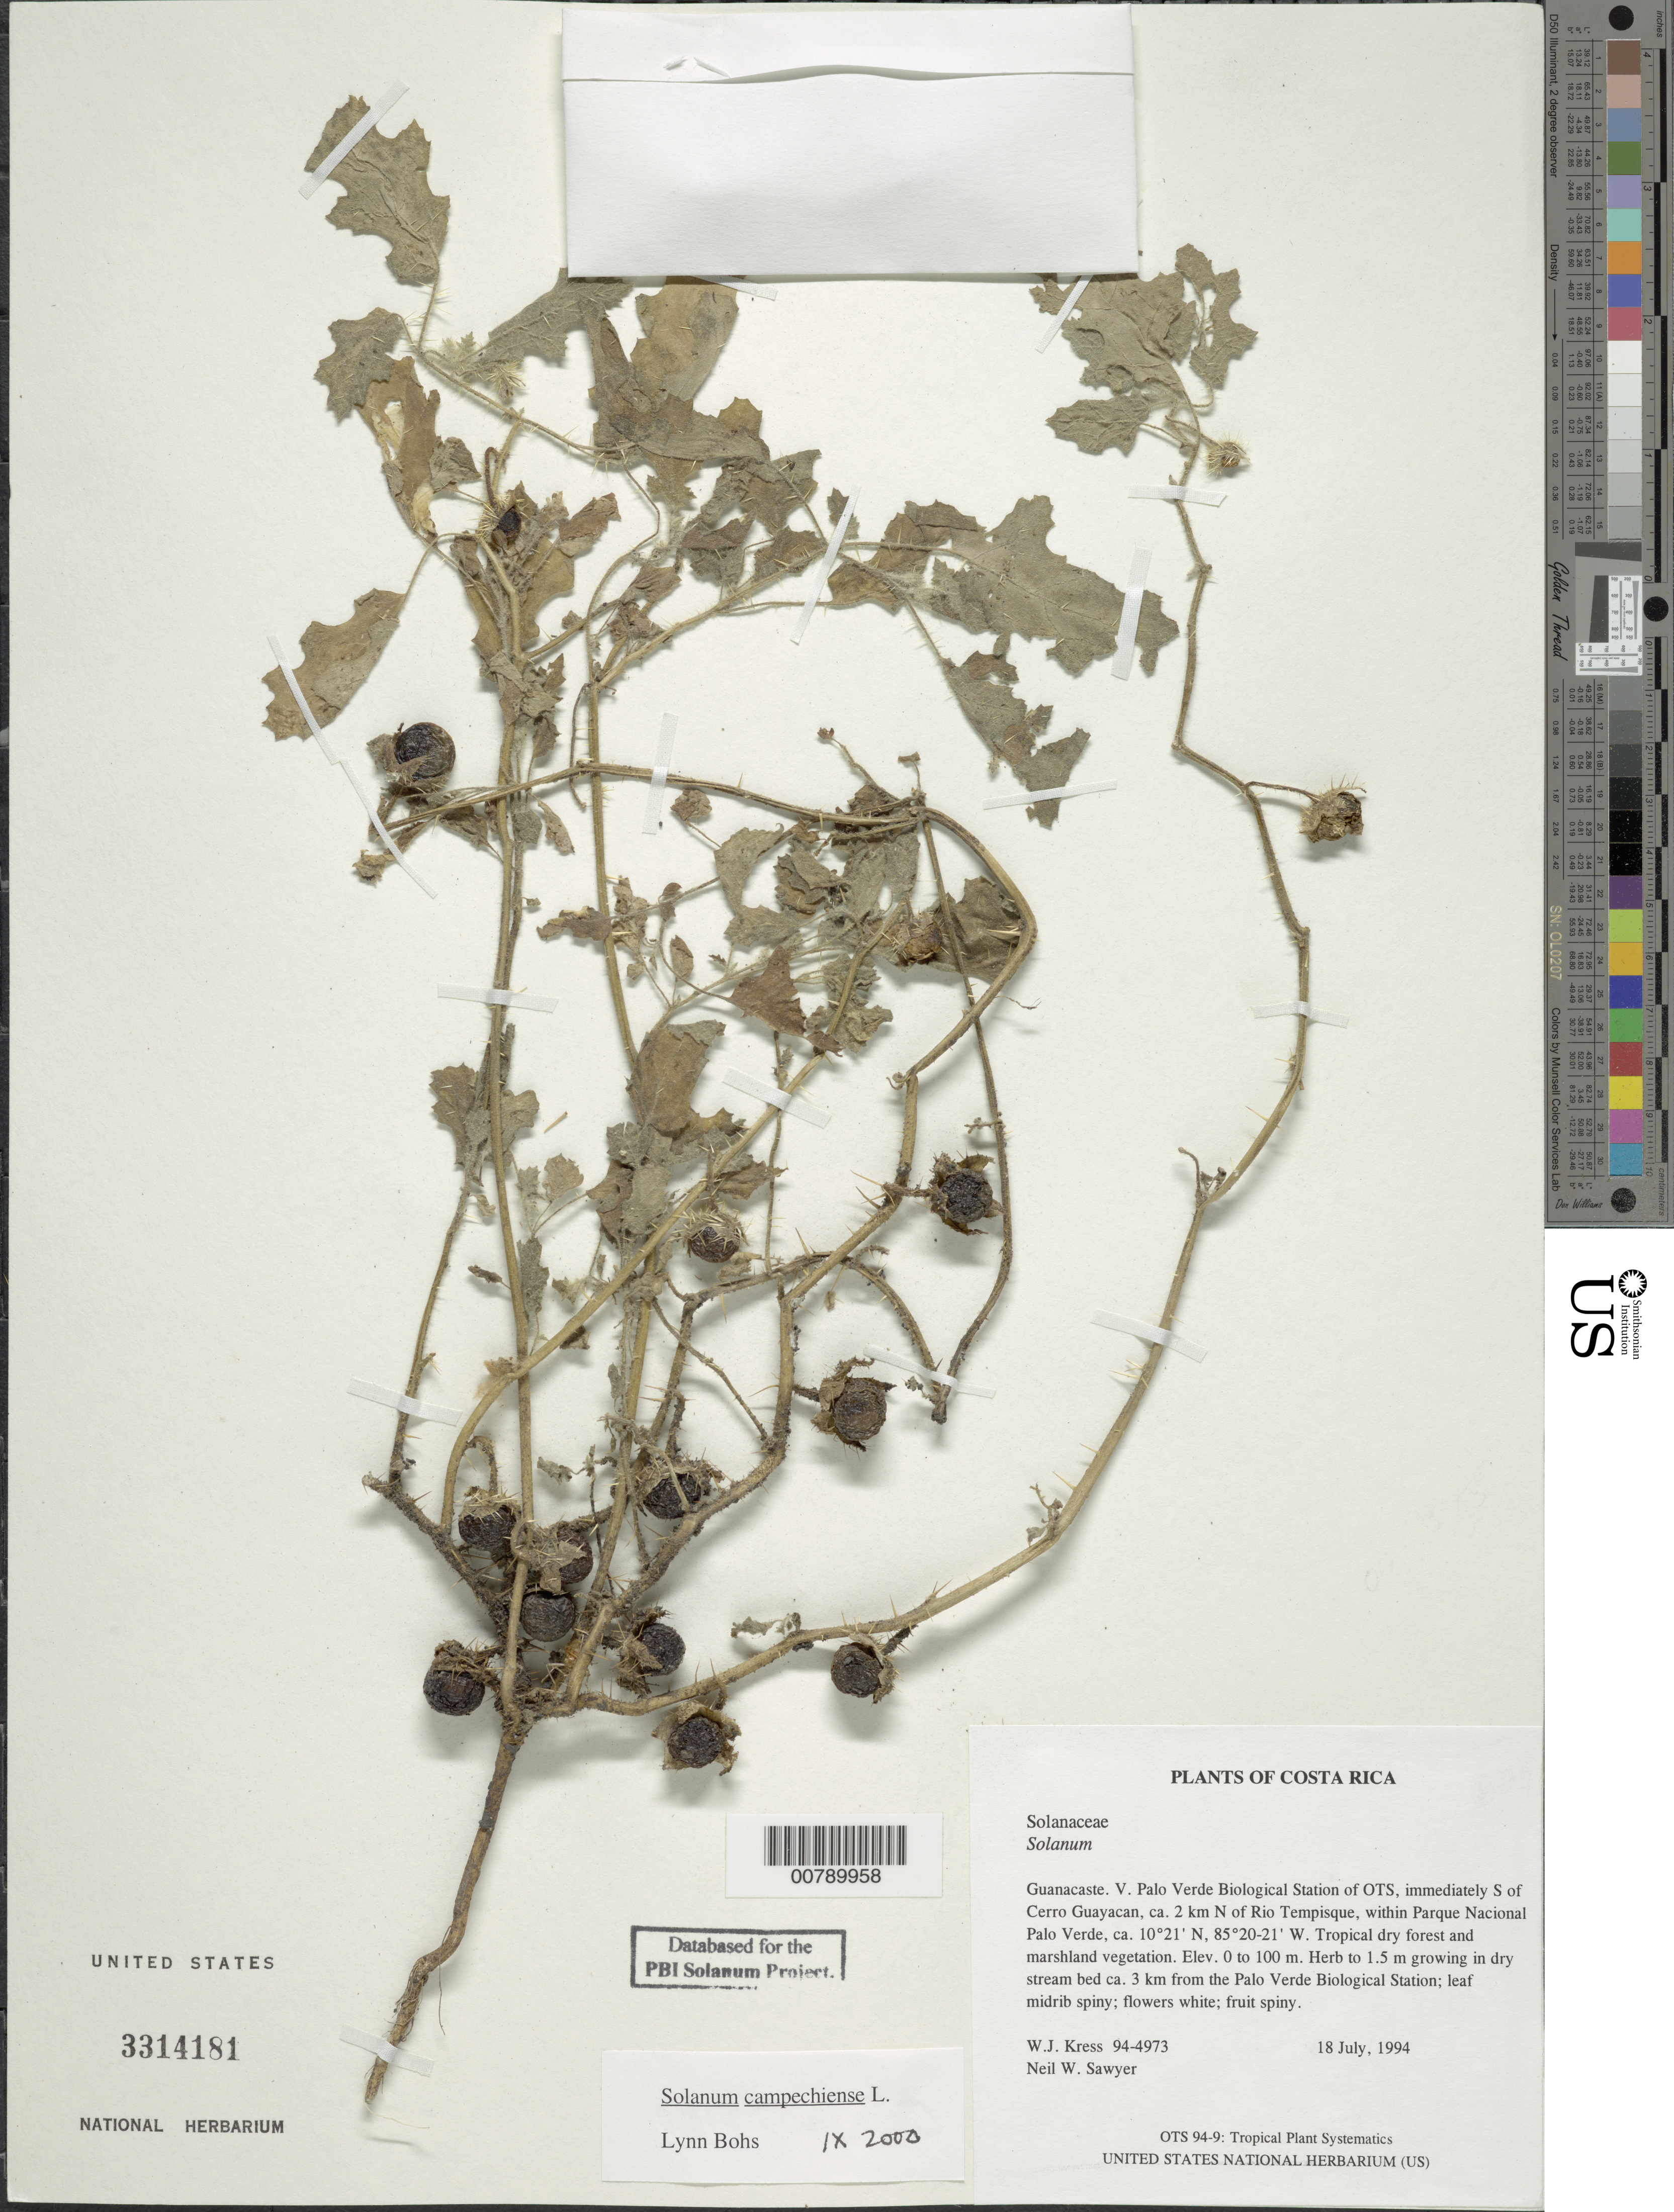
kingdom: Plantae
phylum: Tracheophyta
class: Magnoliopsida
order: Solanales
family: Solanaceae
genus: Solanum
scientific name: Solanum campechiense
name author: L.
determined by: Bohs, L. A.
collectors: W. J. Kress & N. W. Sawyer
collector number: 94-4973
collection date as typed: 18 Jul 1994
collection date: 1994-07-18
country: Costa Rica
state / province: Guanacaste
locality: V. Palo Verde Biological Station of OTS, immediately S of Cerro Guayacan, ca. 2 km N of Rio Tempisque, within Parque Nacional Palo Verde. Found in streambed ca. 3 km from the Palo Verde Biological Station.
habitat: Tropical dry forest and marshland vegetation.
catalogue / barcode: US 3314181